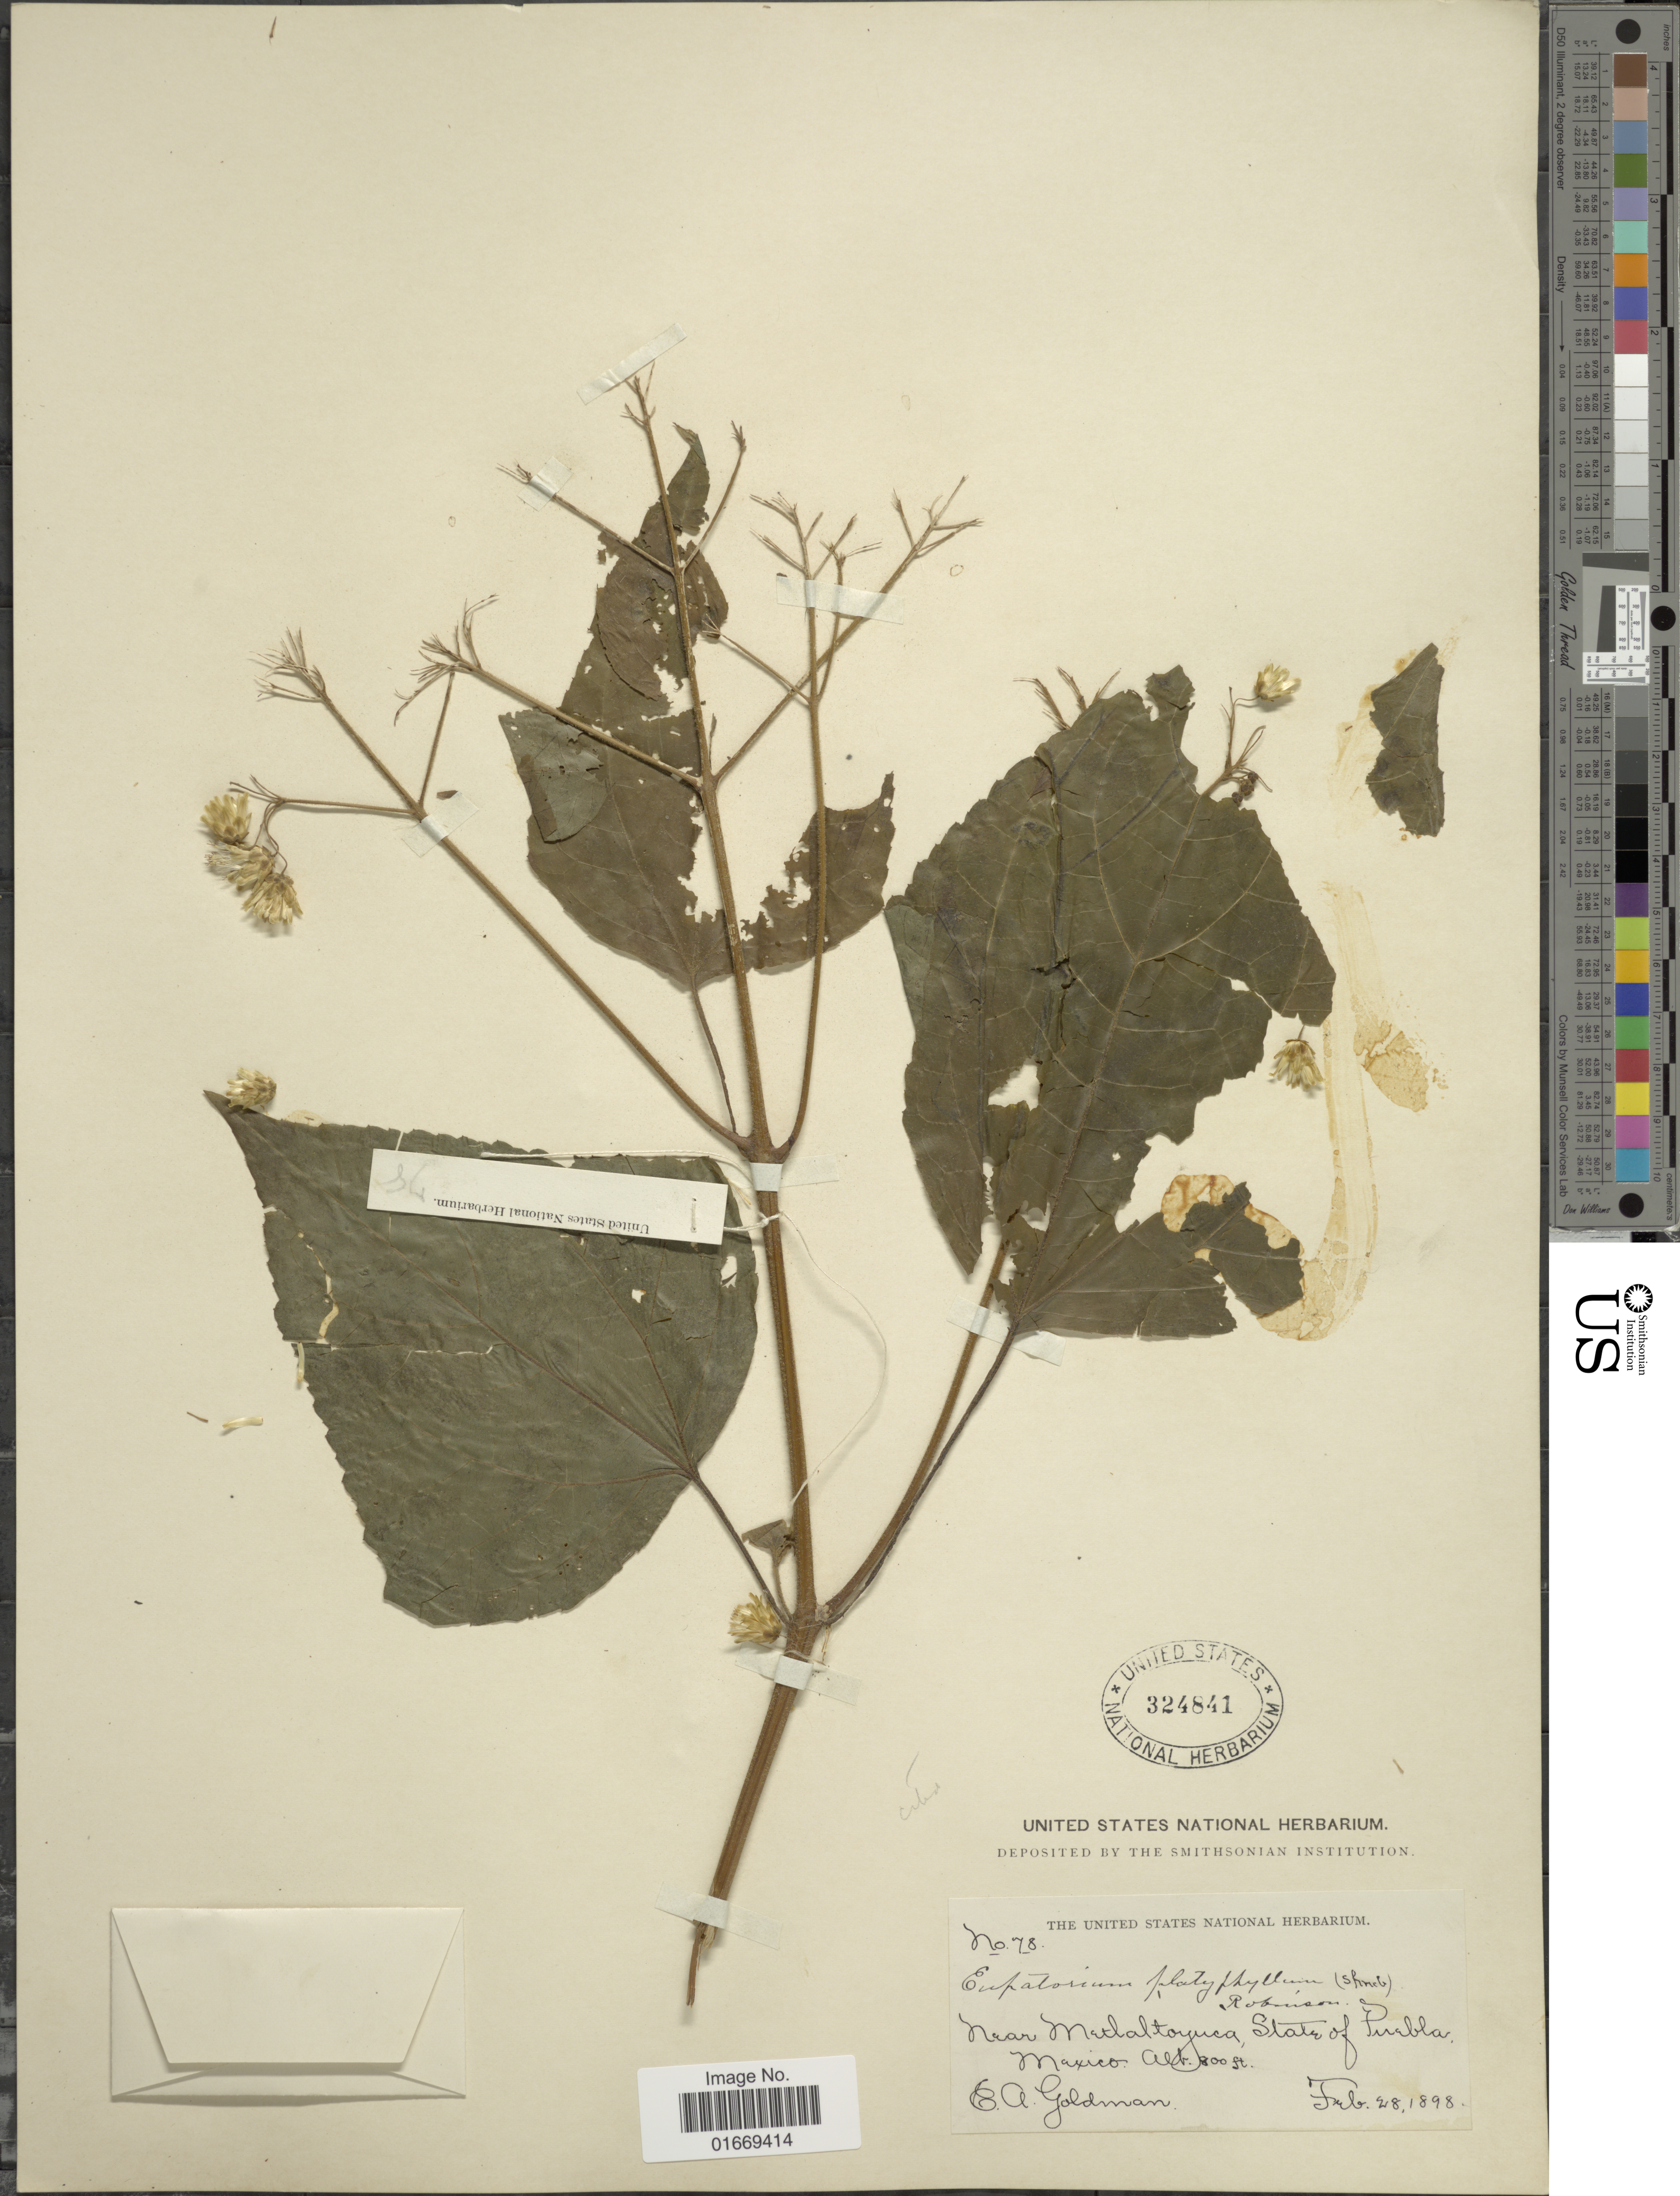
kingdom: Plantae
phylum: Tracheophyta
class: Magnoliopsida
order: Asterales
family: Asteraceae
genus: Bartlettina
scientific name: Bartlettina platyphylla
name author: (B.L. Rob.) R.M. King & H. Rob.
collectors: E. A. Goldman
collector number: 78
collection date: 1898-02-28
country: Mexico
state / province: Puebla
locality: Near Metlaltoyuca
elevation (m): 244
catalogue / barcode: US 324841